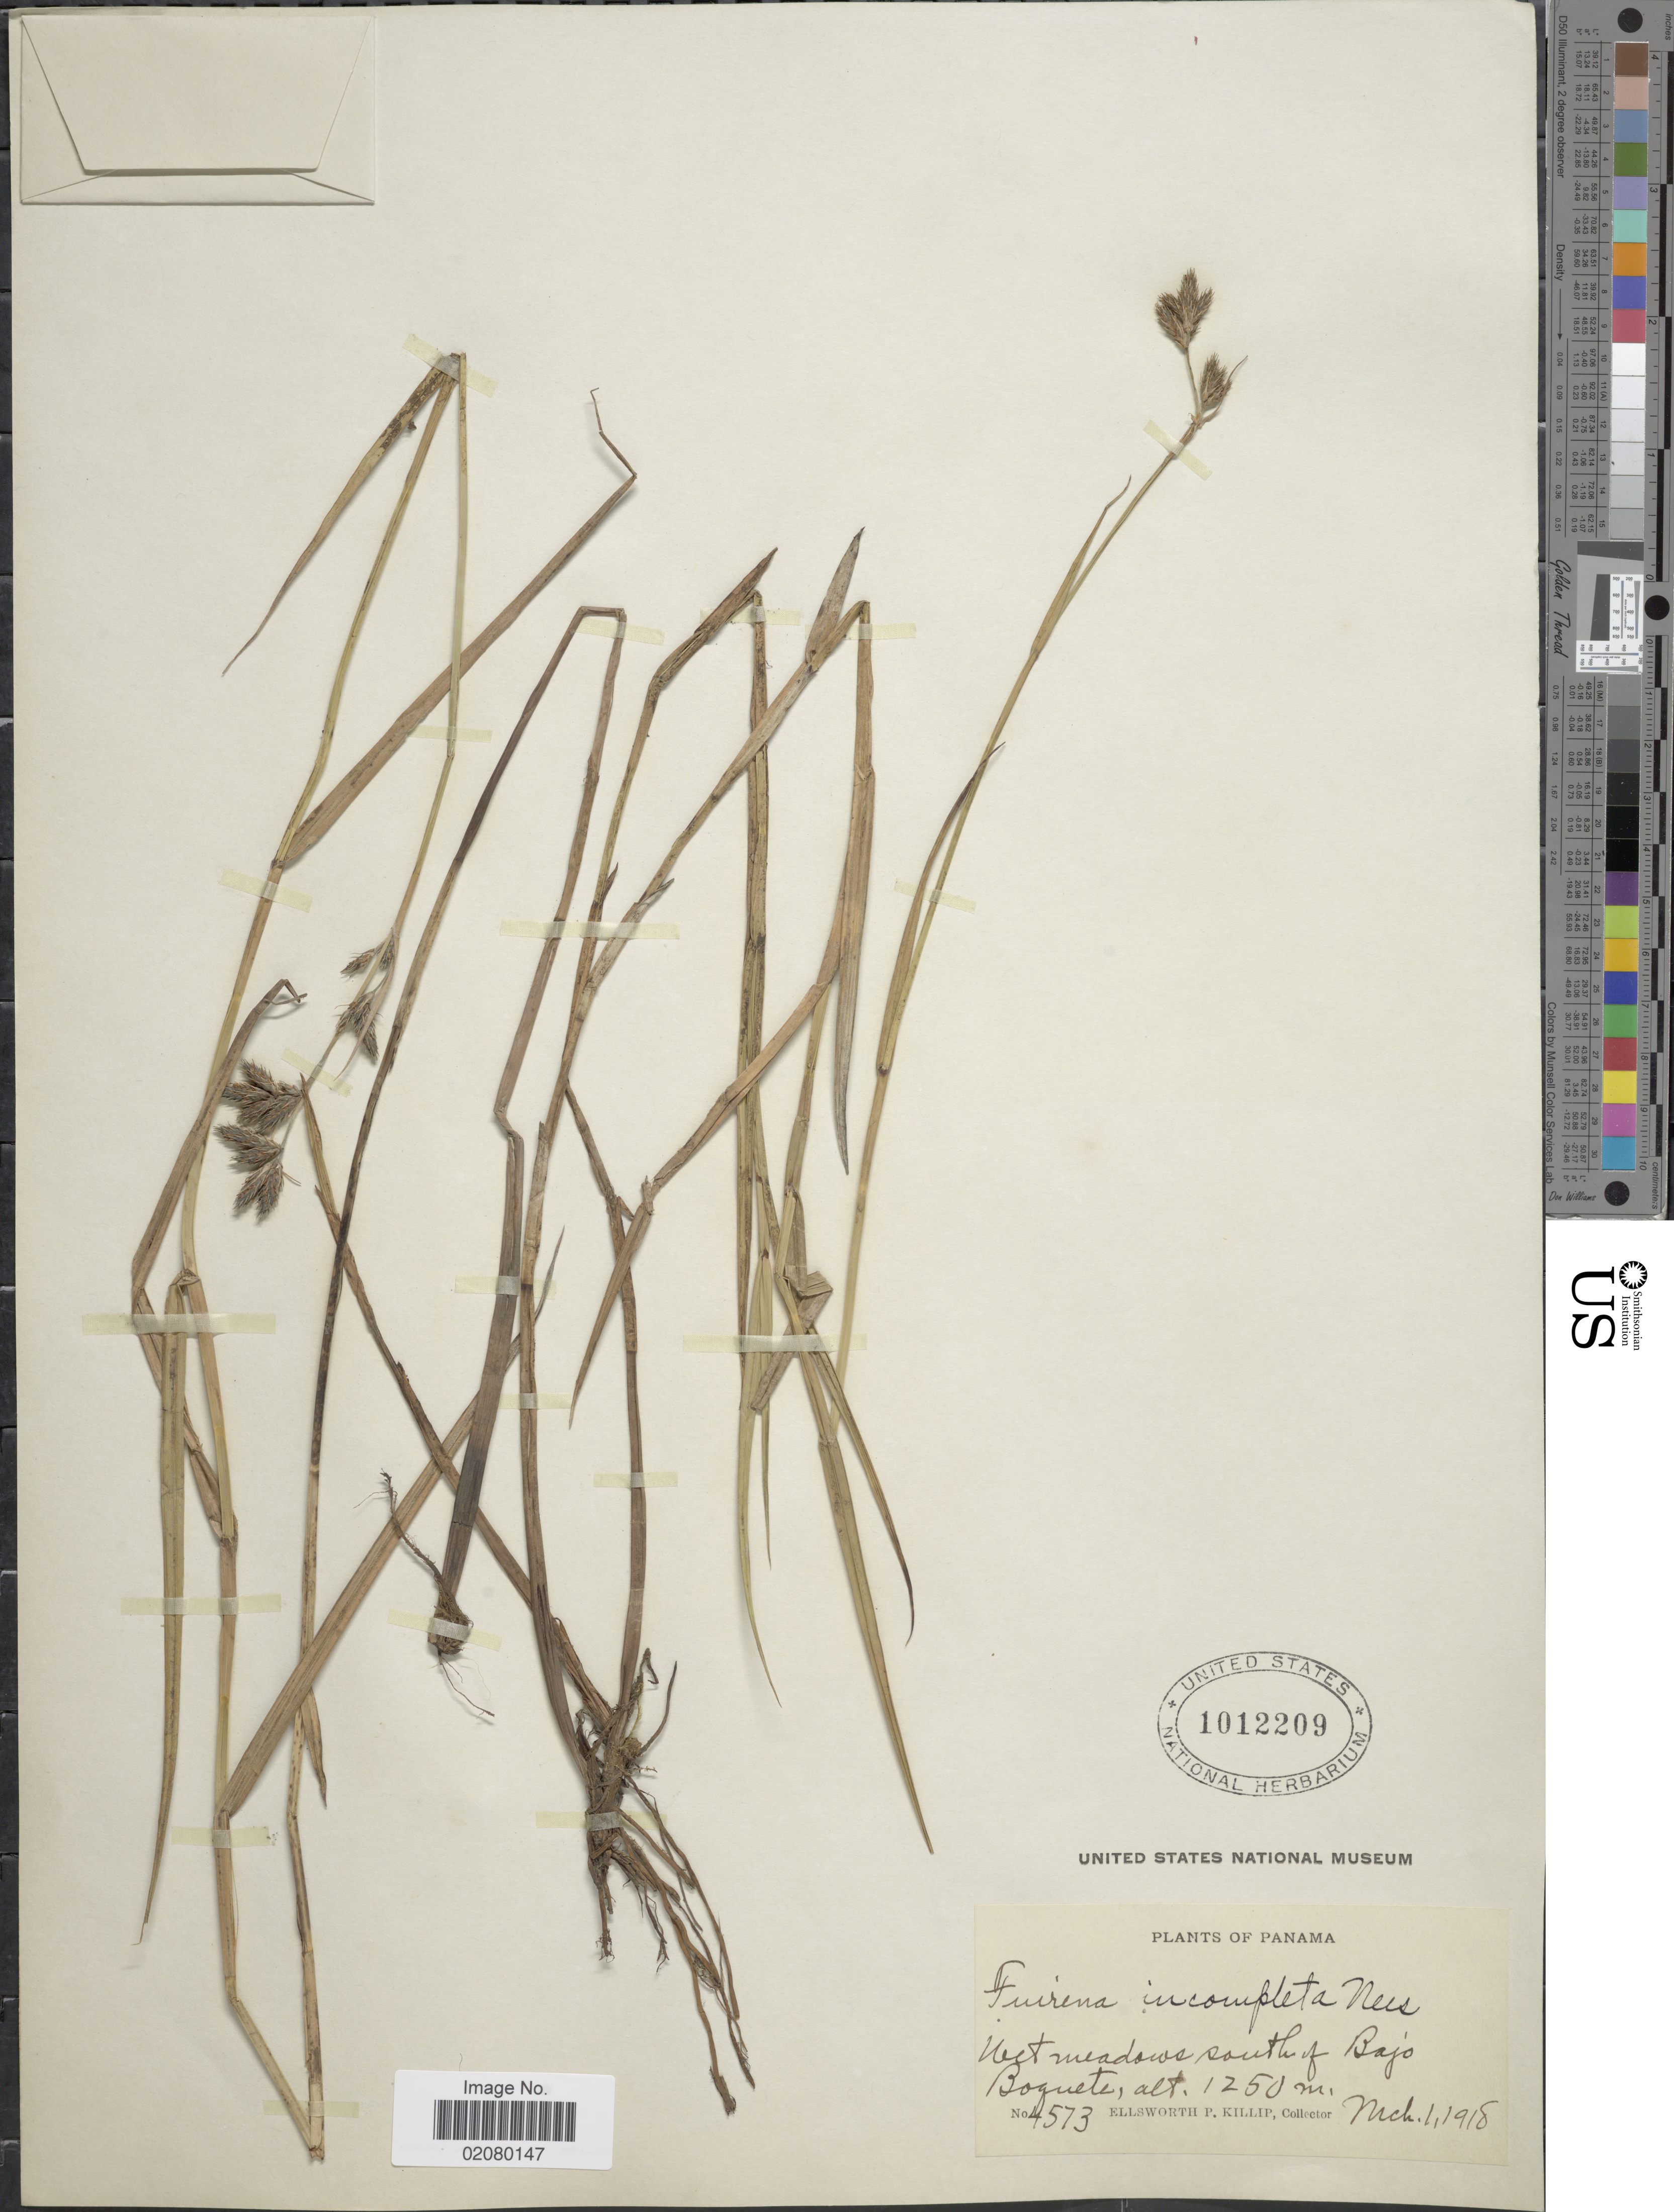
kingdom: Plantae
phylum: Tracheophyta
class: Liliopsida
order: Poales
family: Cyperaceae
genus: Fuirena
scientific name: Fuirena incompleta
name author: Nees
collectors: E. P. Killip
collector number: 4573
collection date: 1918-03-01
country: Panama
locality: Wet meadows south of Bajo Boquete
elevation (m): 1250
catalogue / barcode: US 1012209